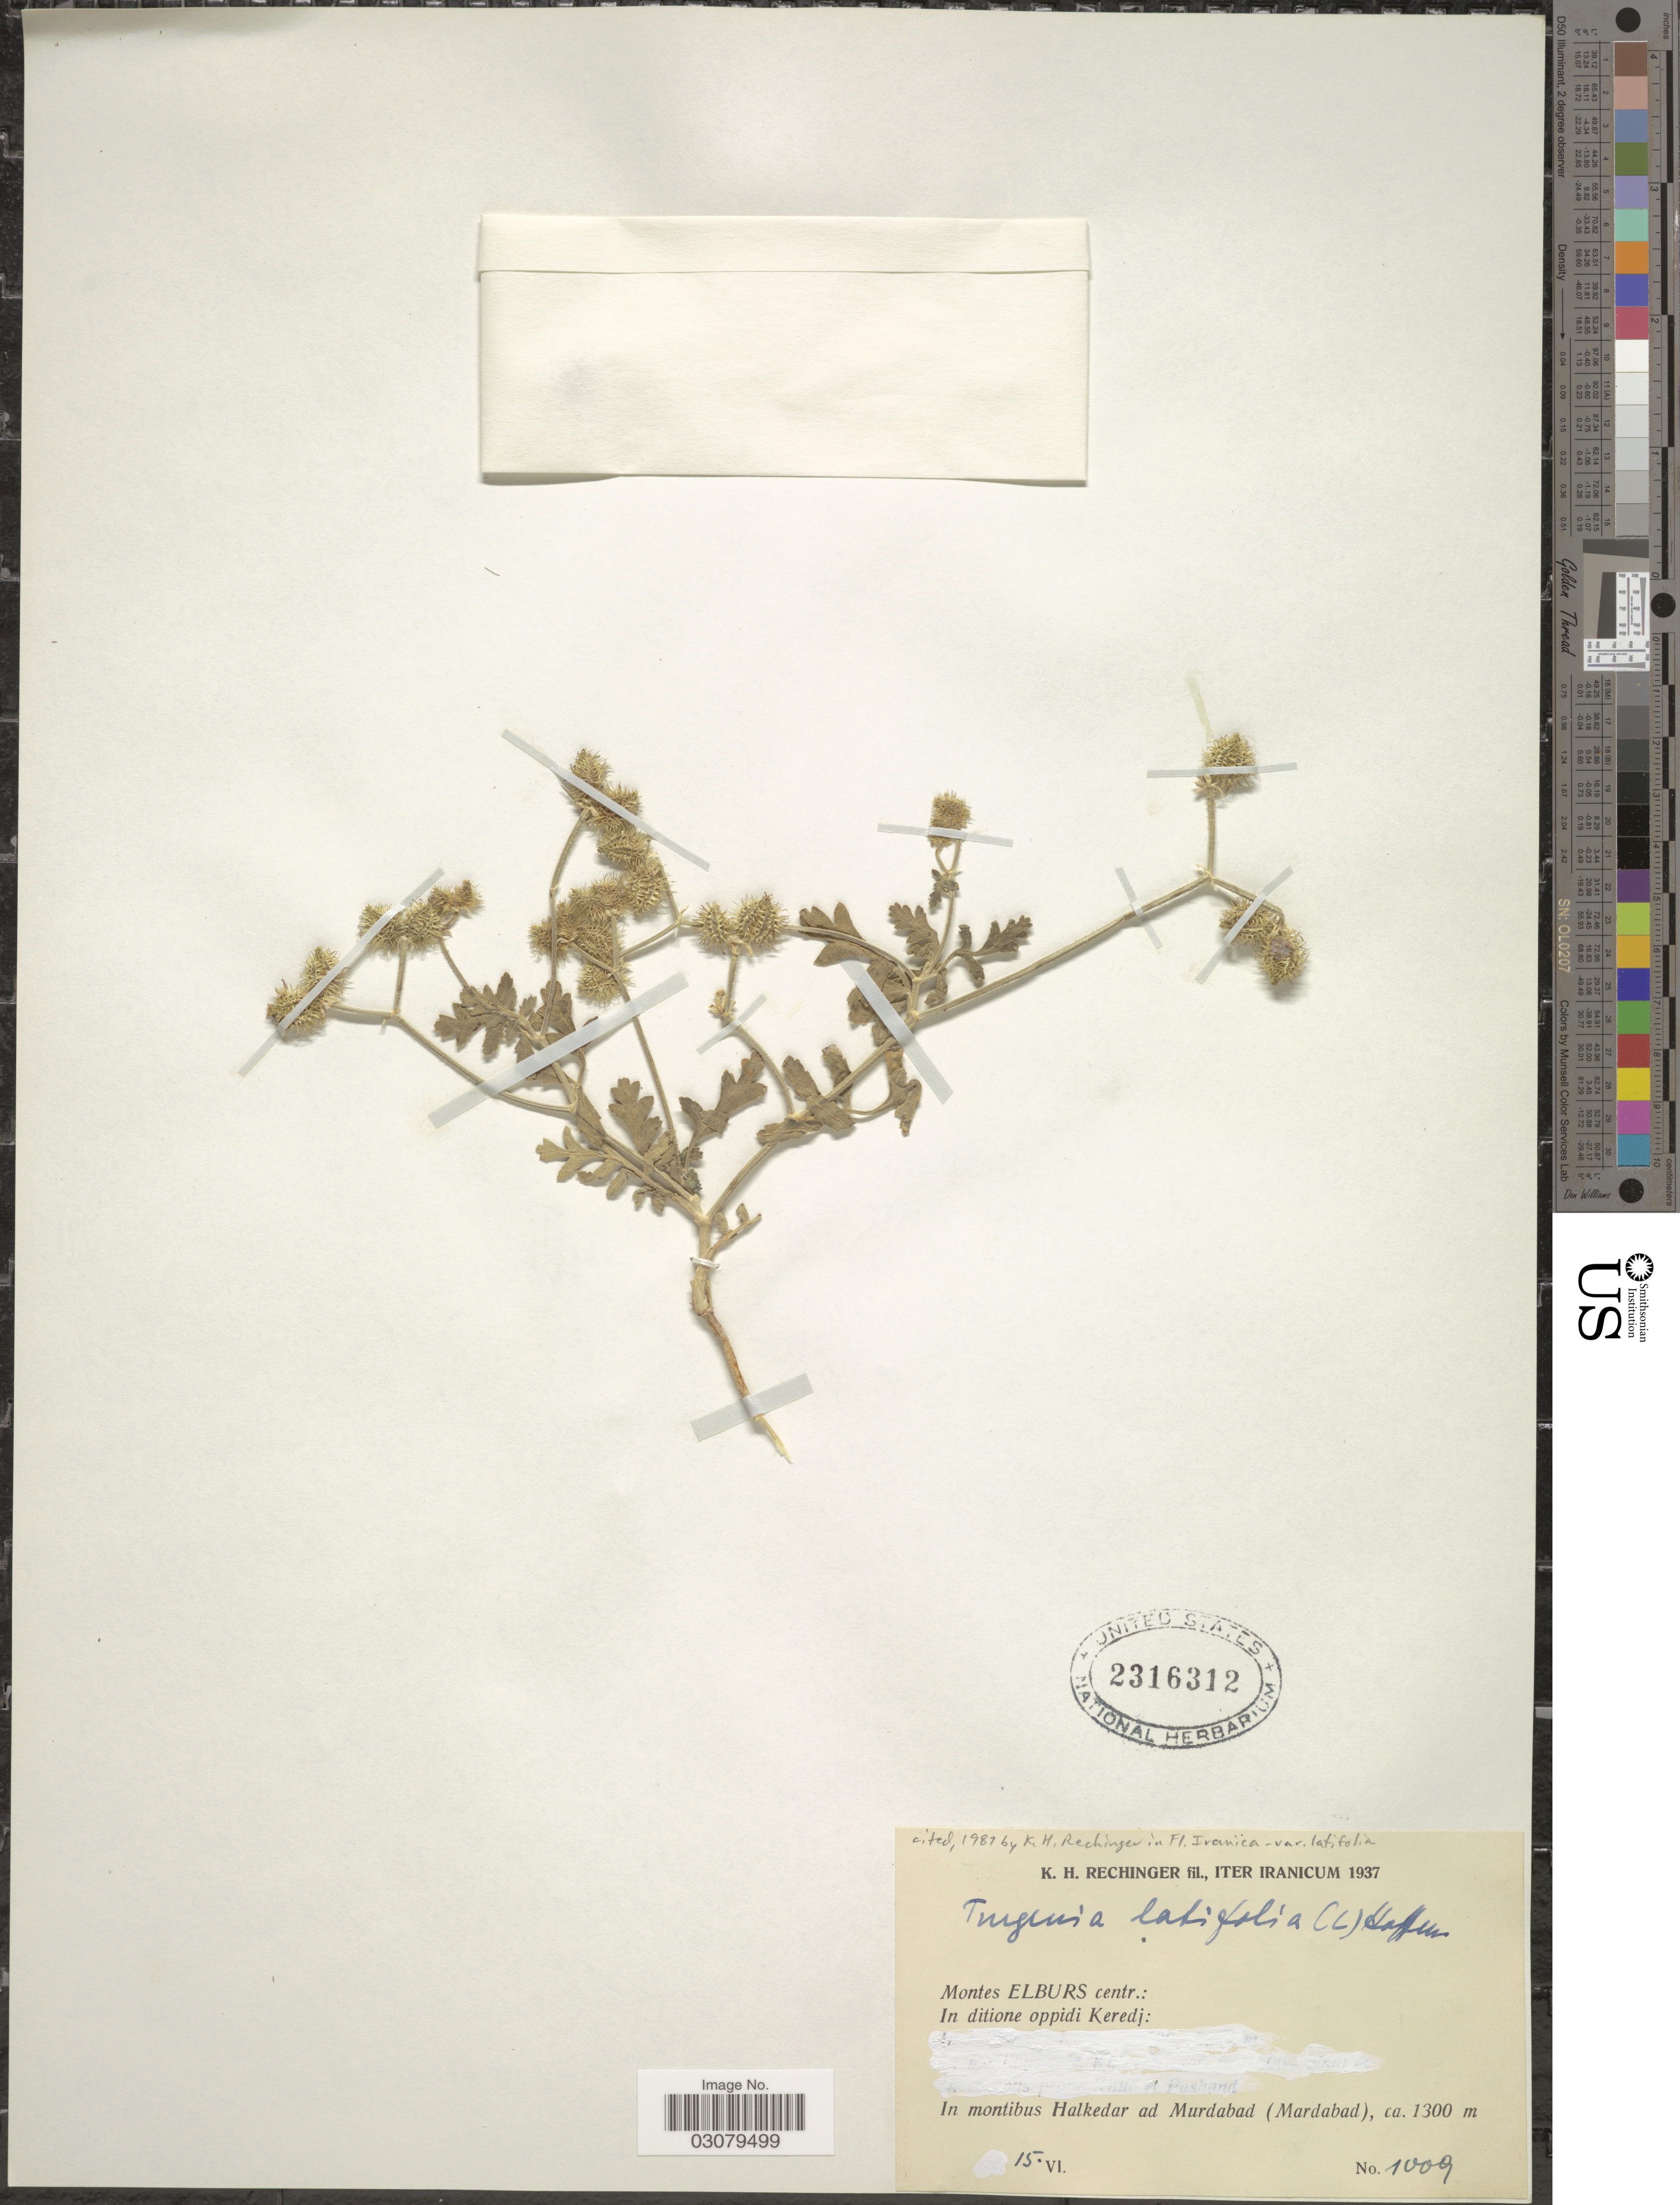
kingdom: Plantae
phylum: Tracheophyta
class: Magnoliopsida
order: Apiales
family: Apiaceae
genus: Turgenia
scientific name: Turgenia latifolia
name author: Hoffm.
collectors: K. H. Rechinger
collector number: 1009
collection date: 1937-06-15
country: Iran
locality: Montes Elburs centr.: In ditione oppidi Keredj: In montibus Halkedar ad Murdabad (Mardabad).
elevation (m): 1300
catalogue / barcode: US 2316312